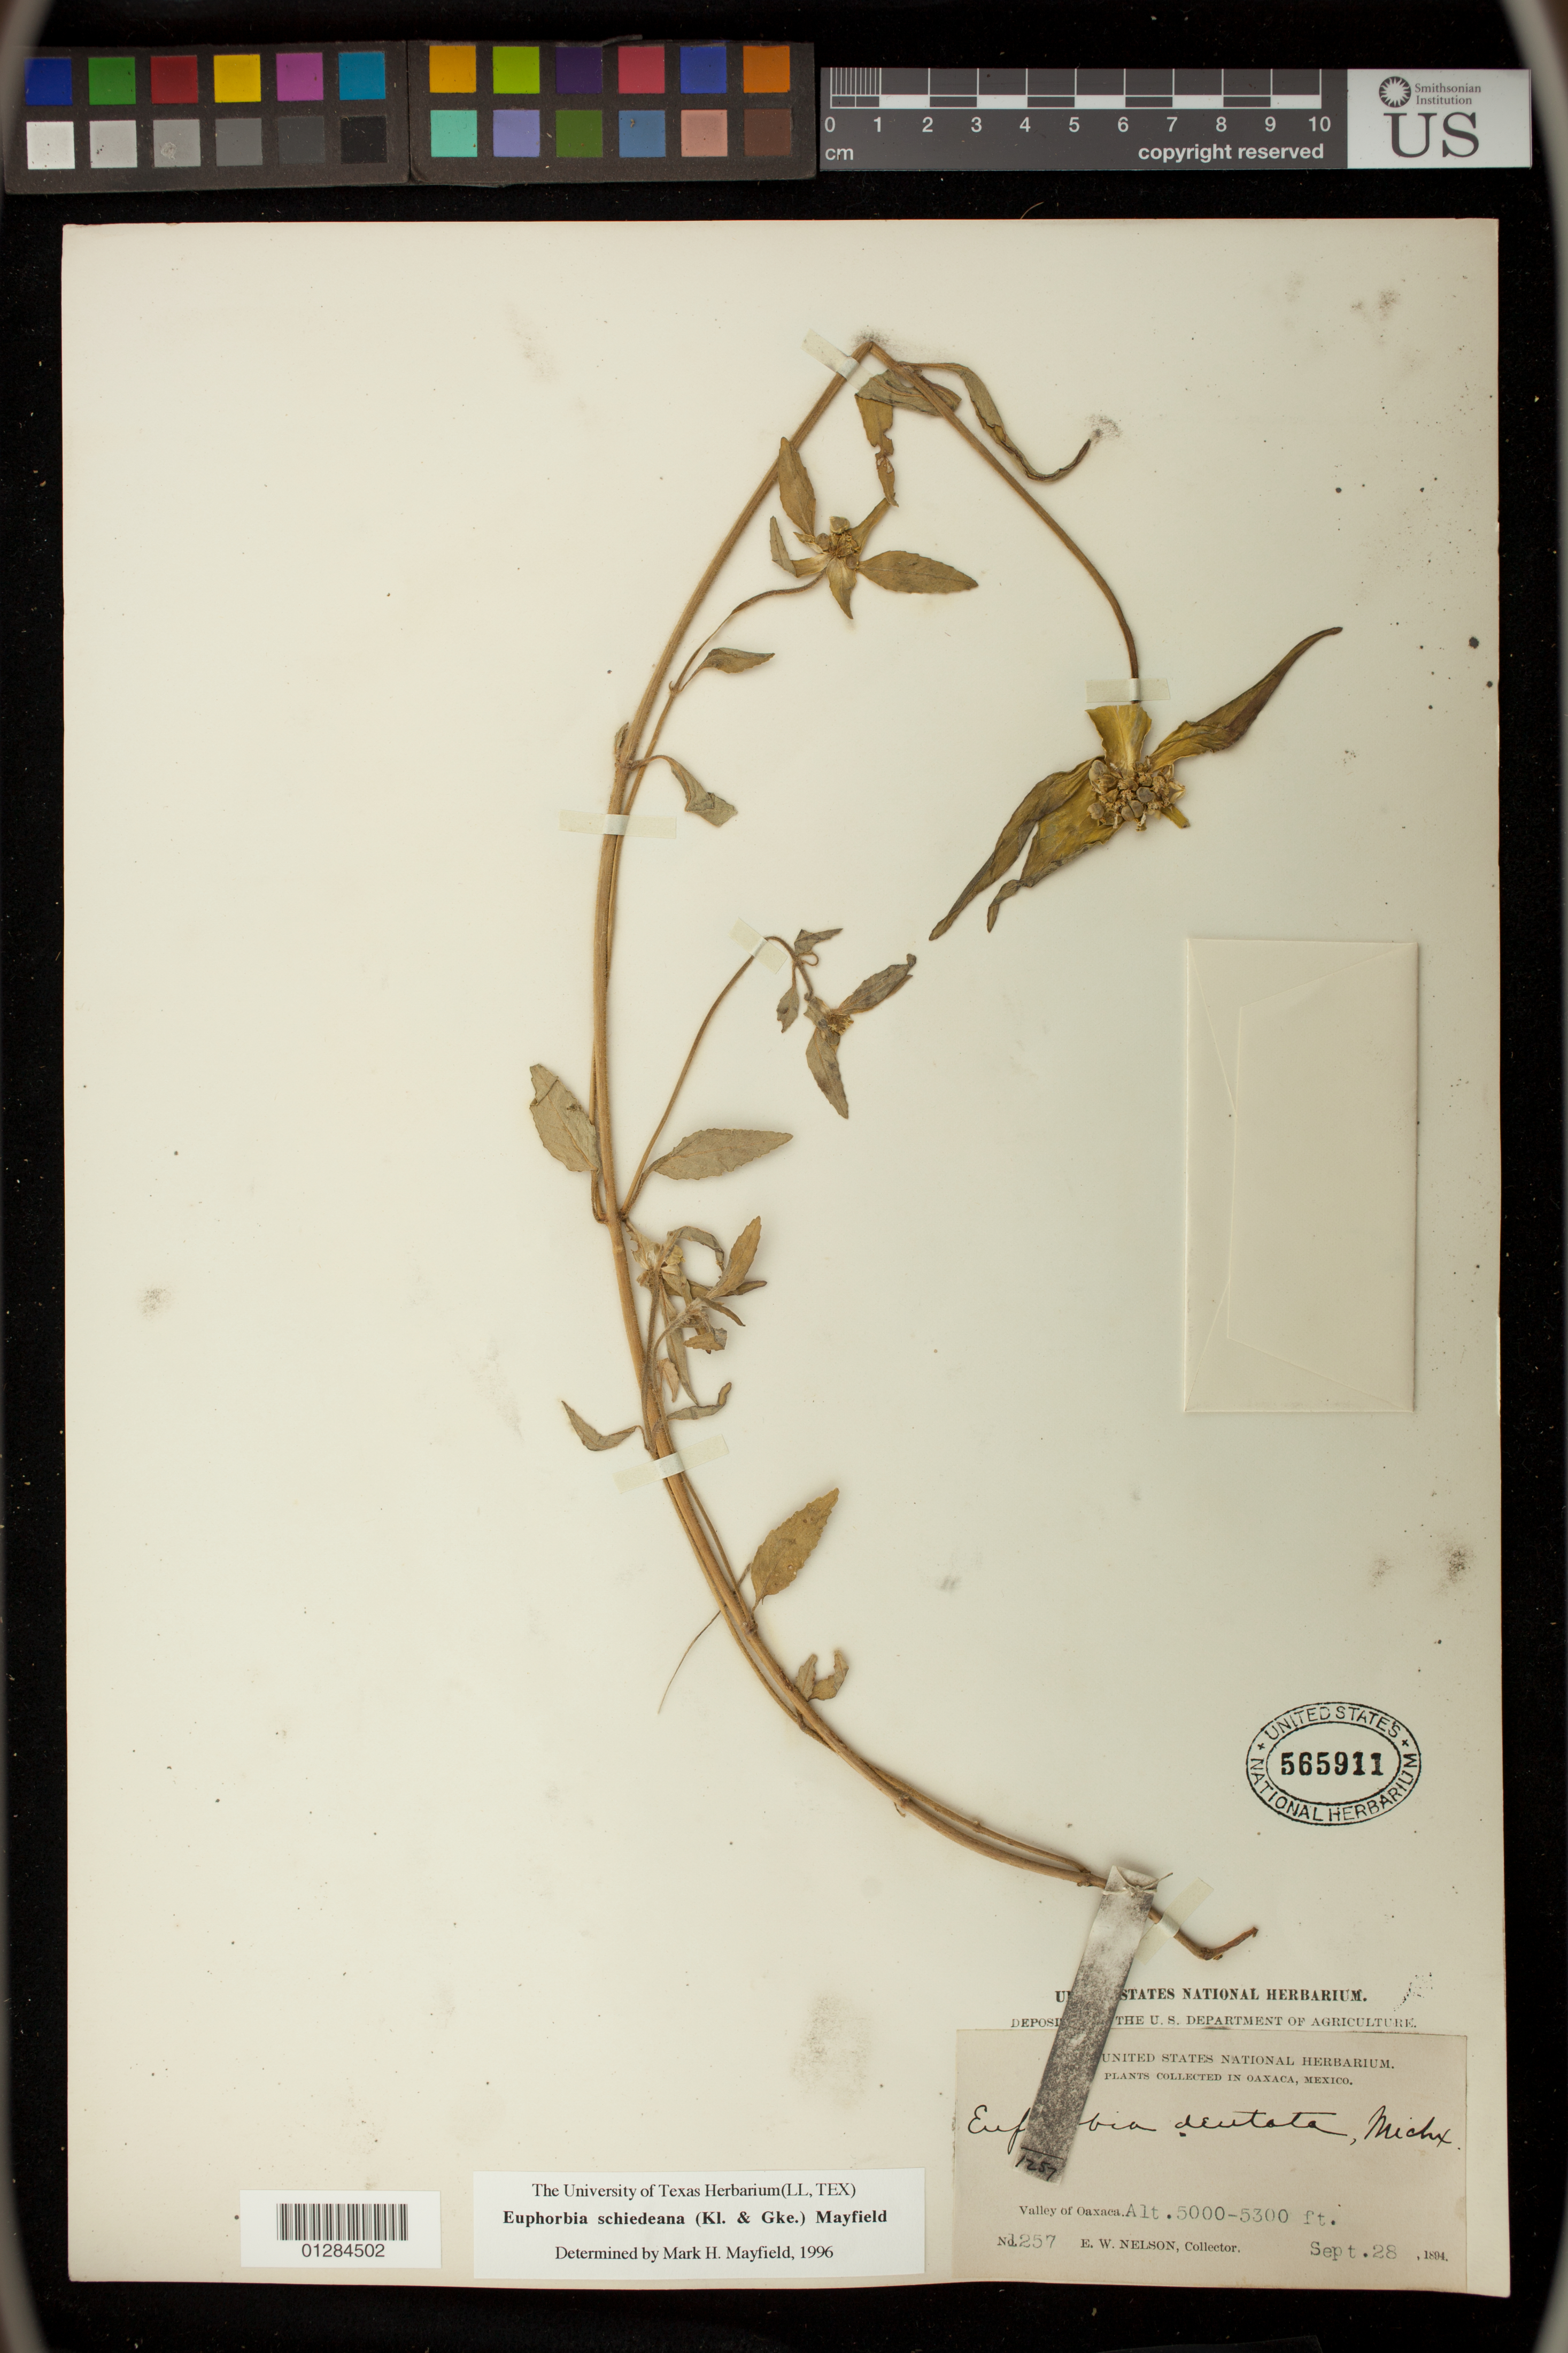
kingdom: Plantae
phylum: Tracheophyta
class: Magnoliopsida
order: Malpighiales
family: Euphorbiaceae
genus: Euphorbia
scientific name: Euphorbia schiedeana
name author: (Klotzsch & Garcke) Mayfield ex C. Nelson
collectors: E. W. Nelson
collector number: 1257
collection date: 1894-09-28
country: Mexico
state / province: Oaxaca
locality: Valley of Oaxaca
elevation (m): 1524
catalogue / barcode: US 565911